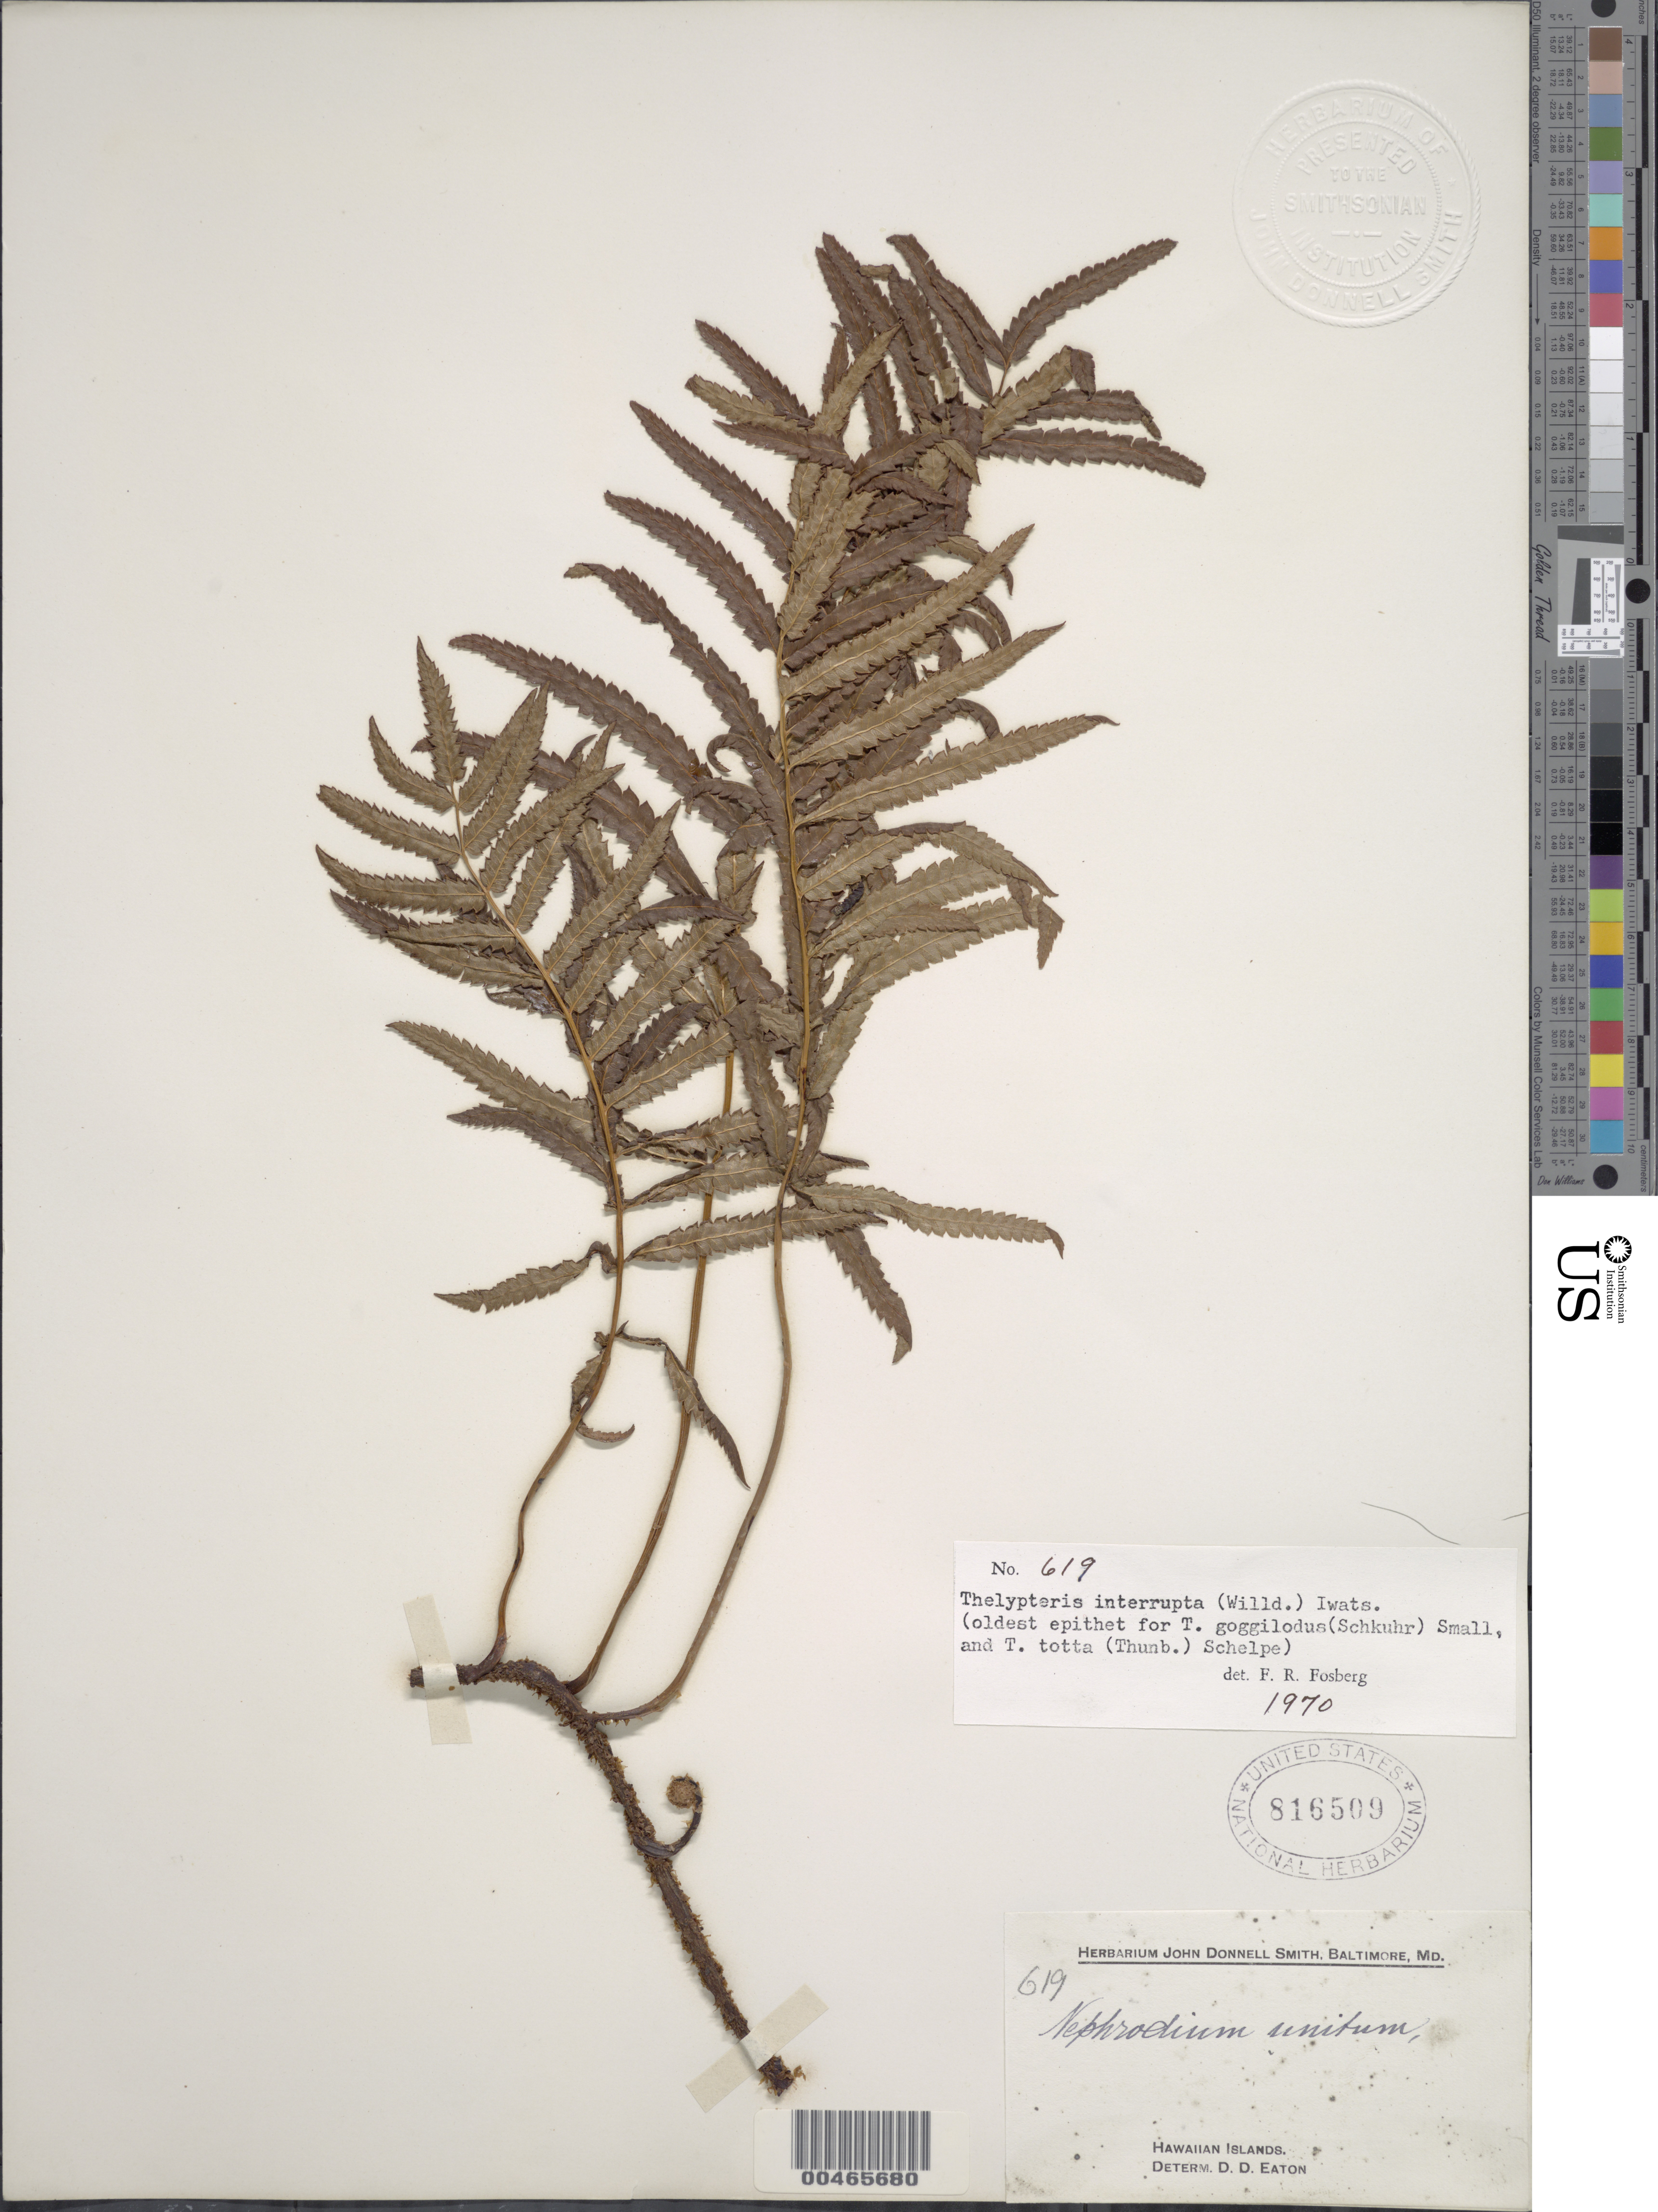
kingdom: Plantae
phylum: Tracheophyta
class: Polypodiopsida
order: Polypodiales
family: Thelypteridaceae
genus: Cyclosorus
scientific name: Cyclosorus interruptus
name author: (Willd.) H. Itô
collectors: J. Donnell Smith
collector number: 619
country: United States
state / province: Hawaii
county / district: Hawaii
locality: Hawaiian Islands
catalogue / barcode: US 816509